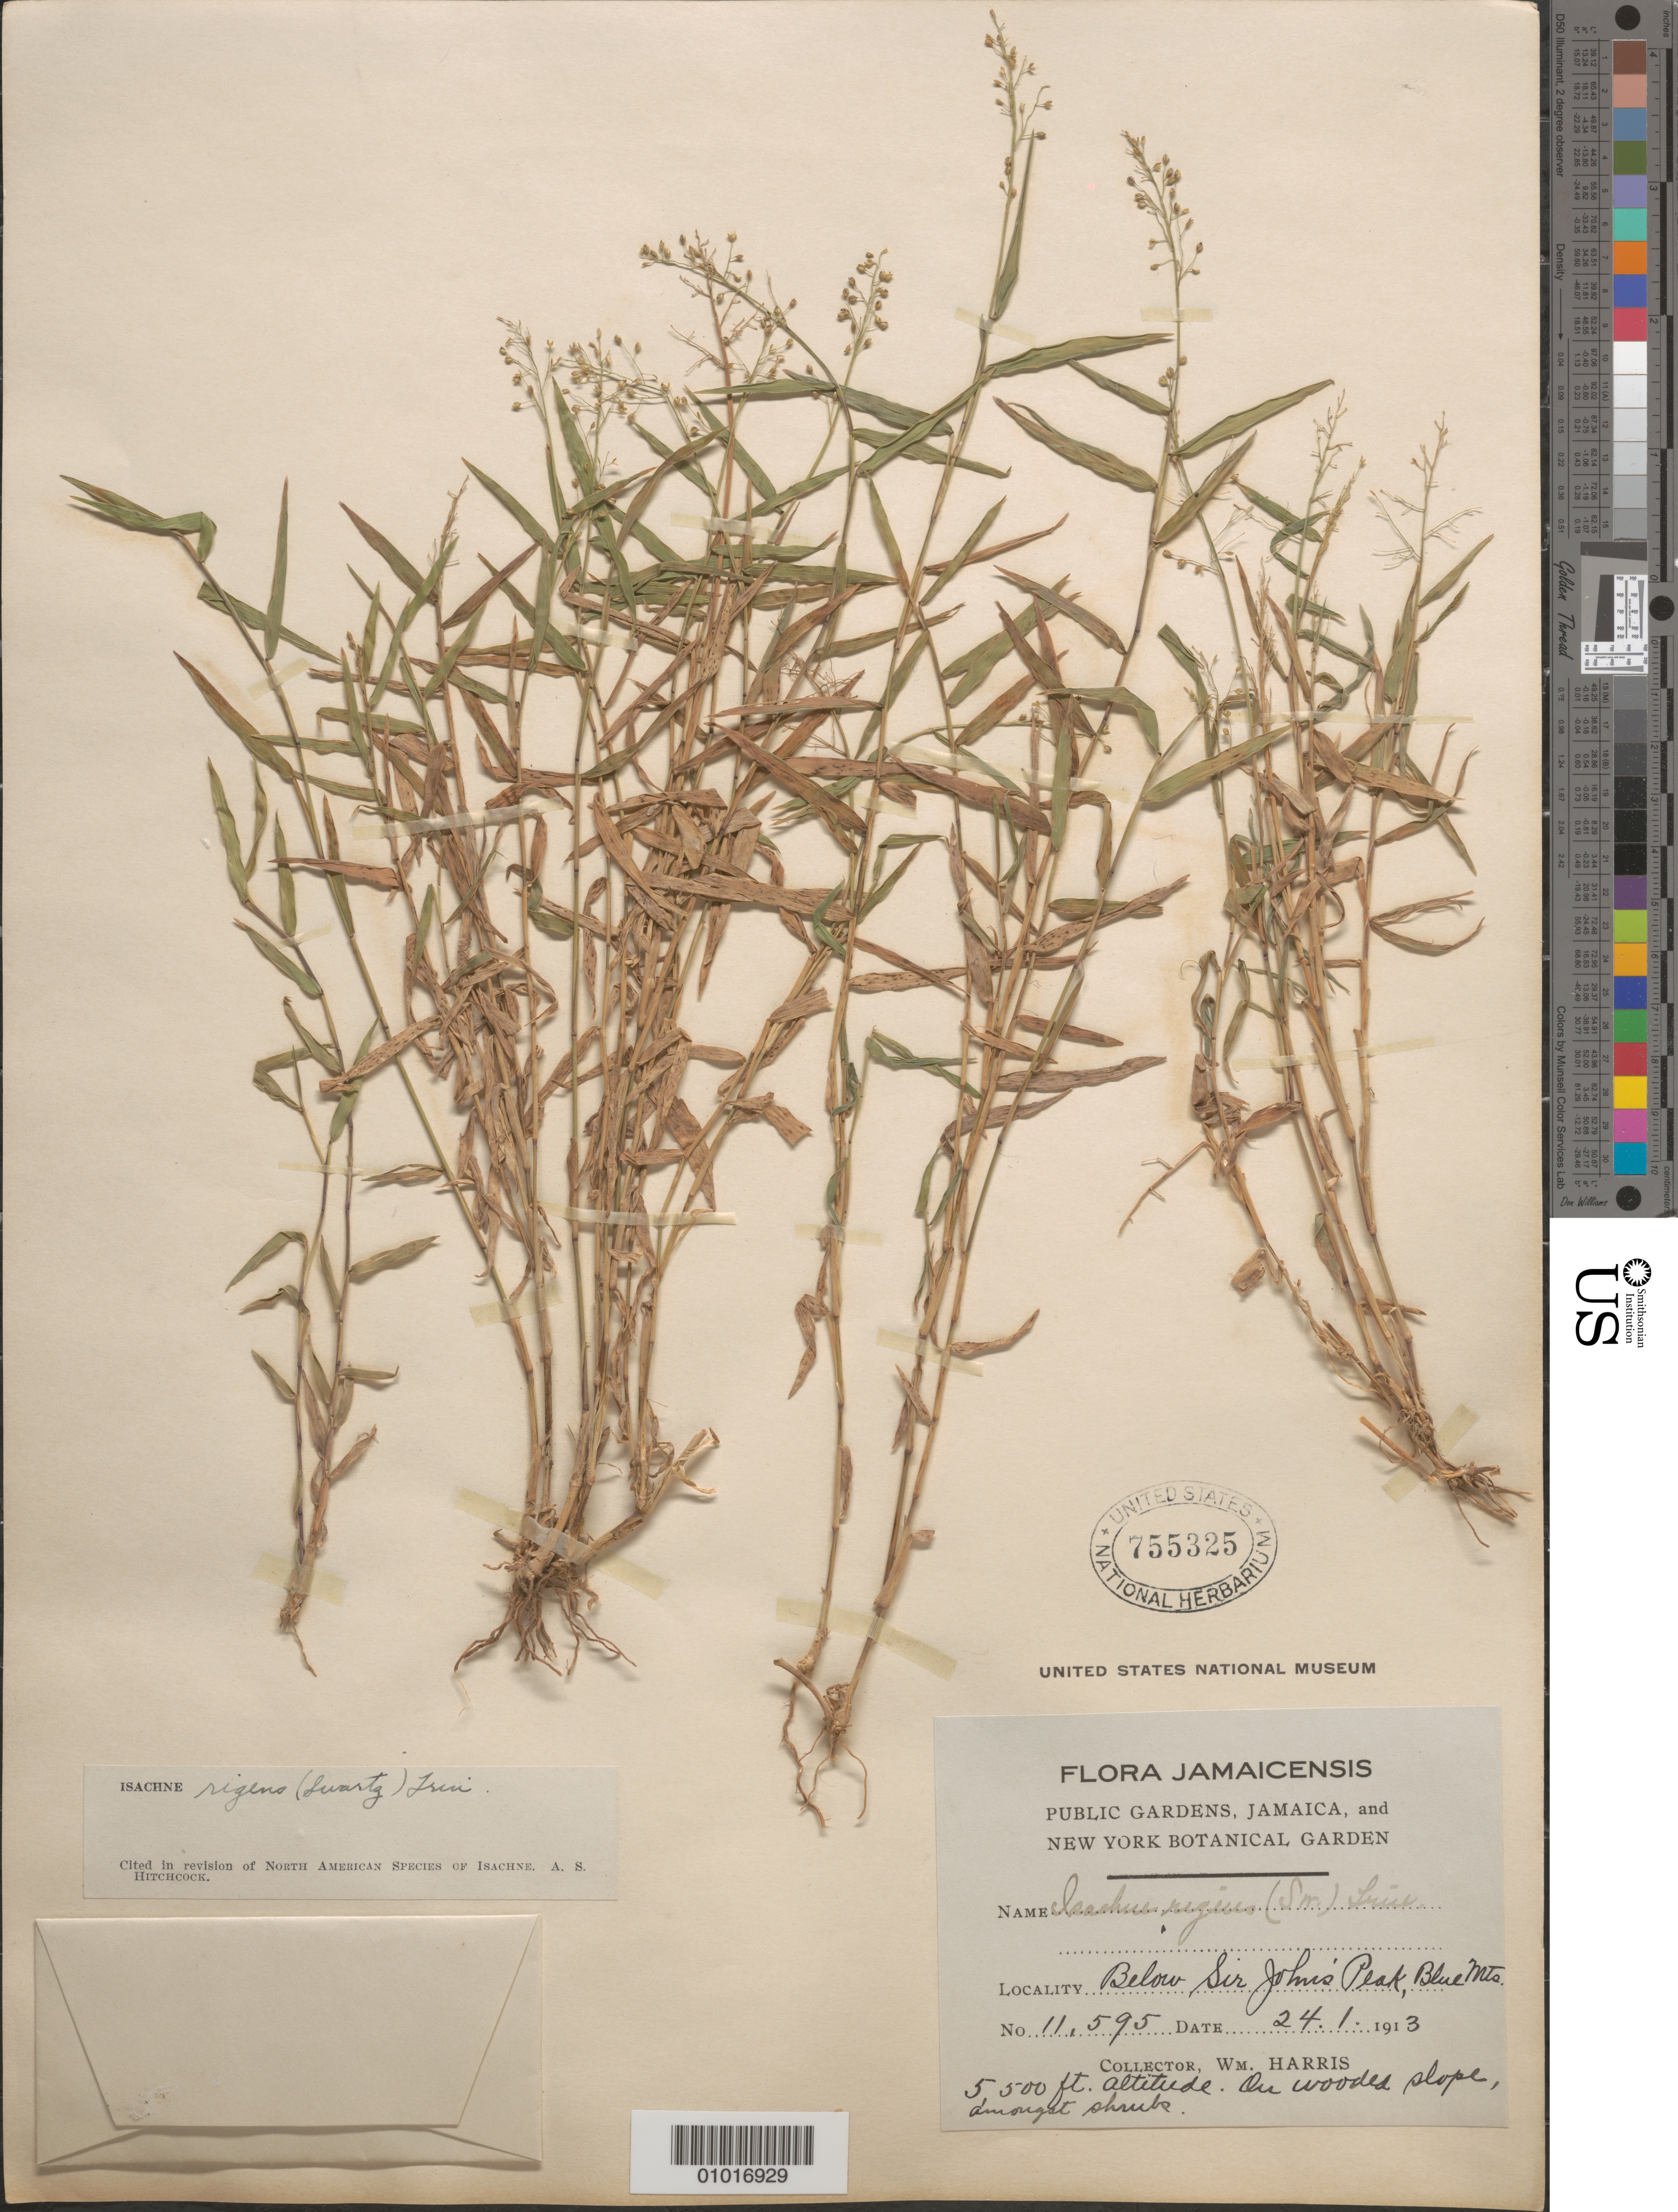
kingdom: Plantae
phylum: Tracheophyta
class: Liliopsida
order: Poales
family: Poaceae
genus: Isachne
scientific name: Isachne rigens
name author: (Sw.) Trin.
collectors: W. H. Harris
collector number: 11595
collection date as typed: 24 Jan 1913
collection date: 1913-01-24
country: Jamaica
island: Jamaica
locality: Below Sir John's Peak, Blue mountains, On wooded slope, amongst shrubs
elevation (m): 1676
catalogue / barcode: US 755325